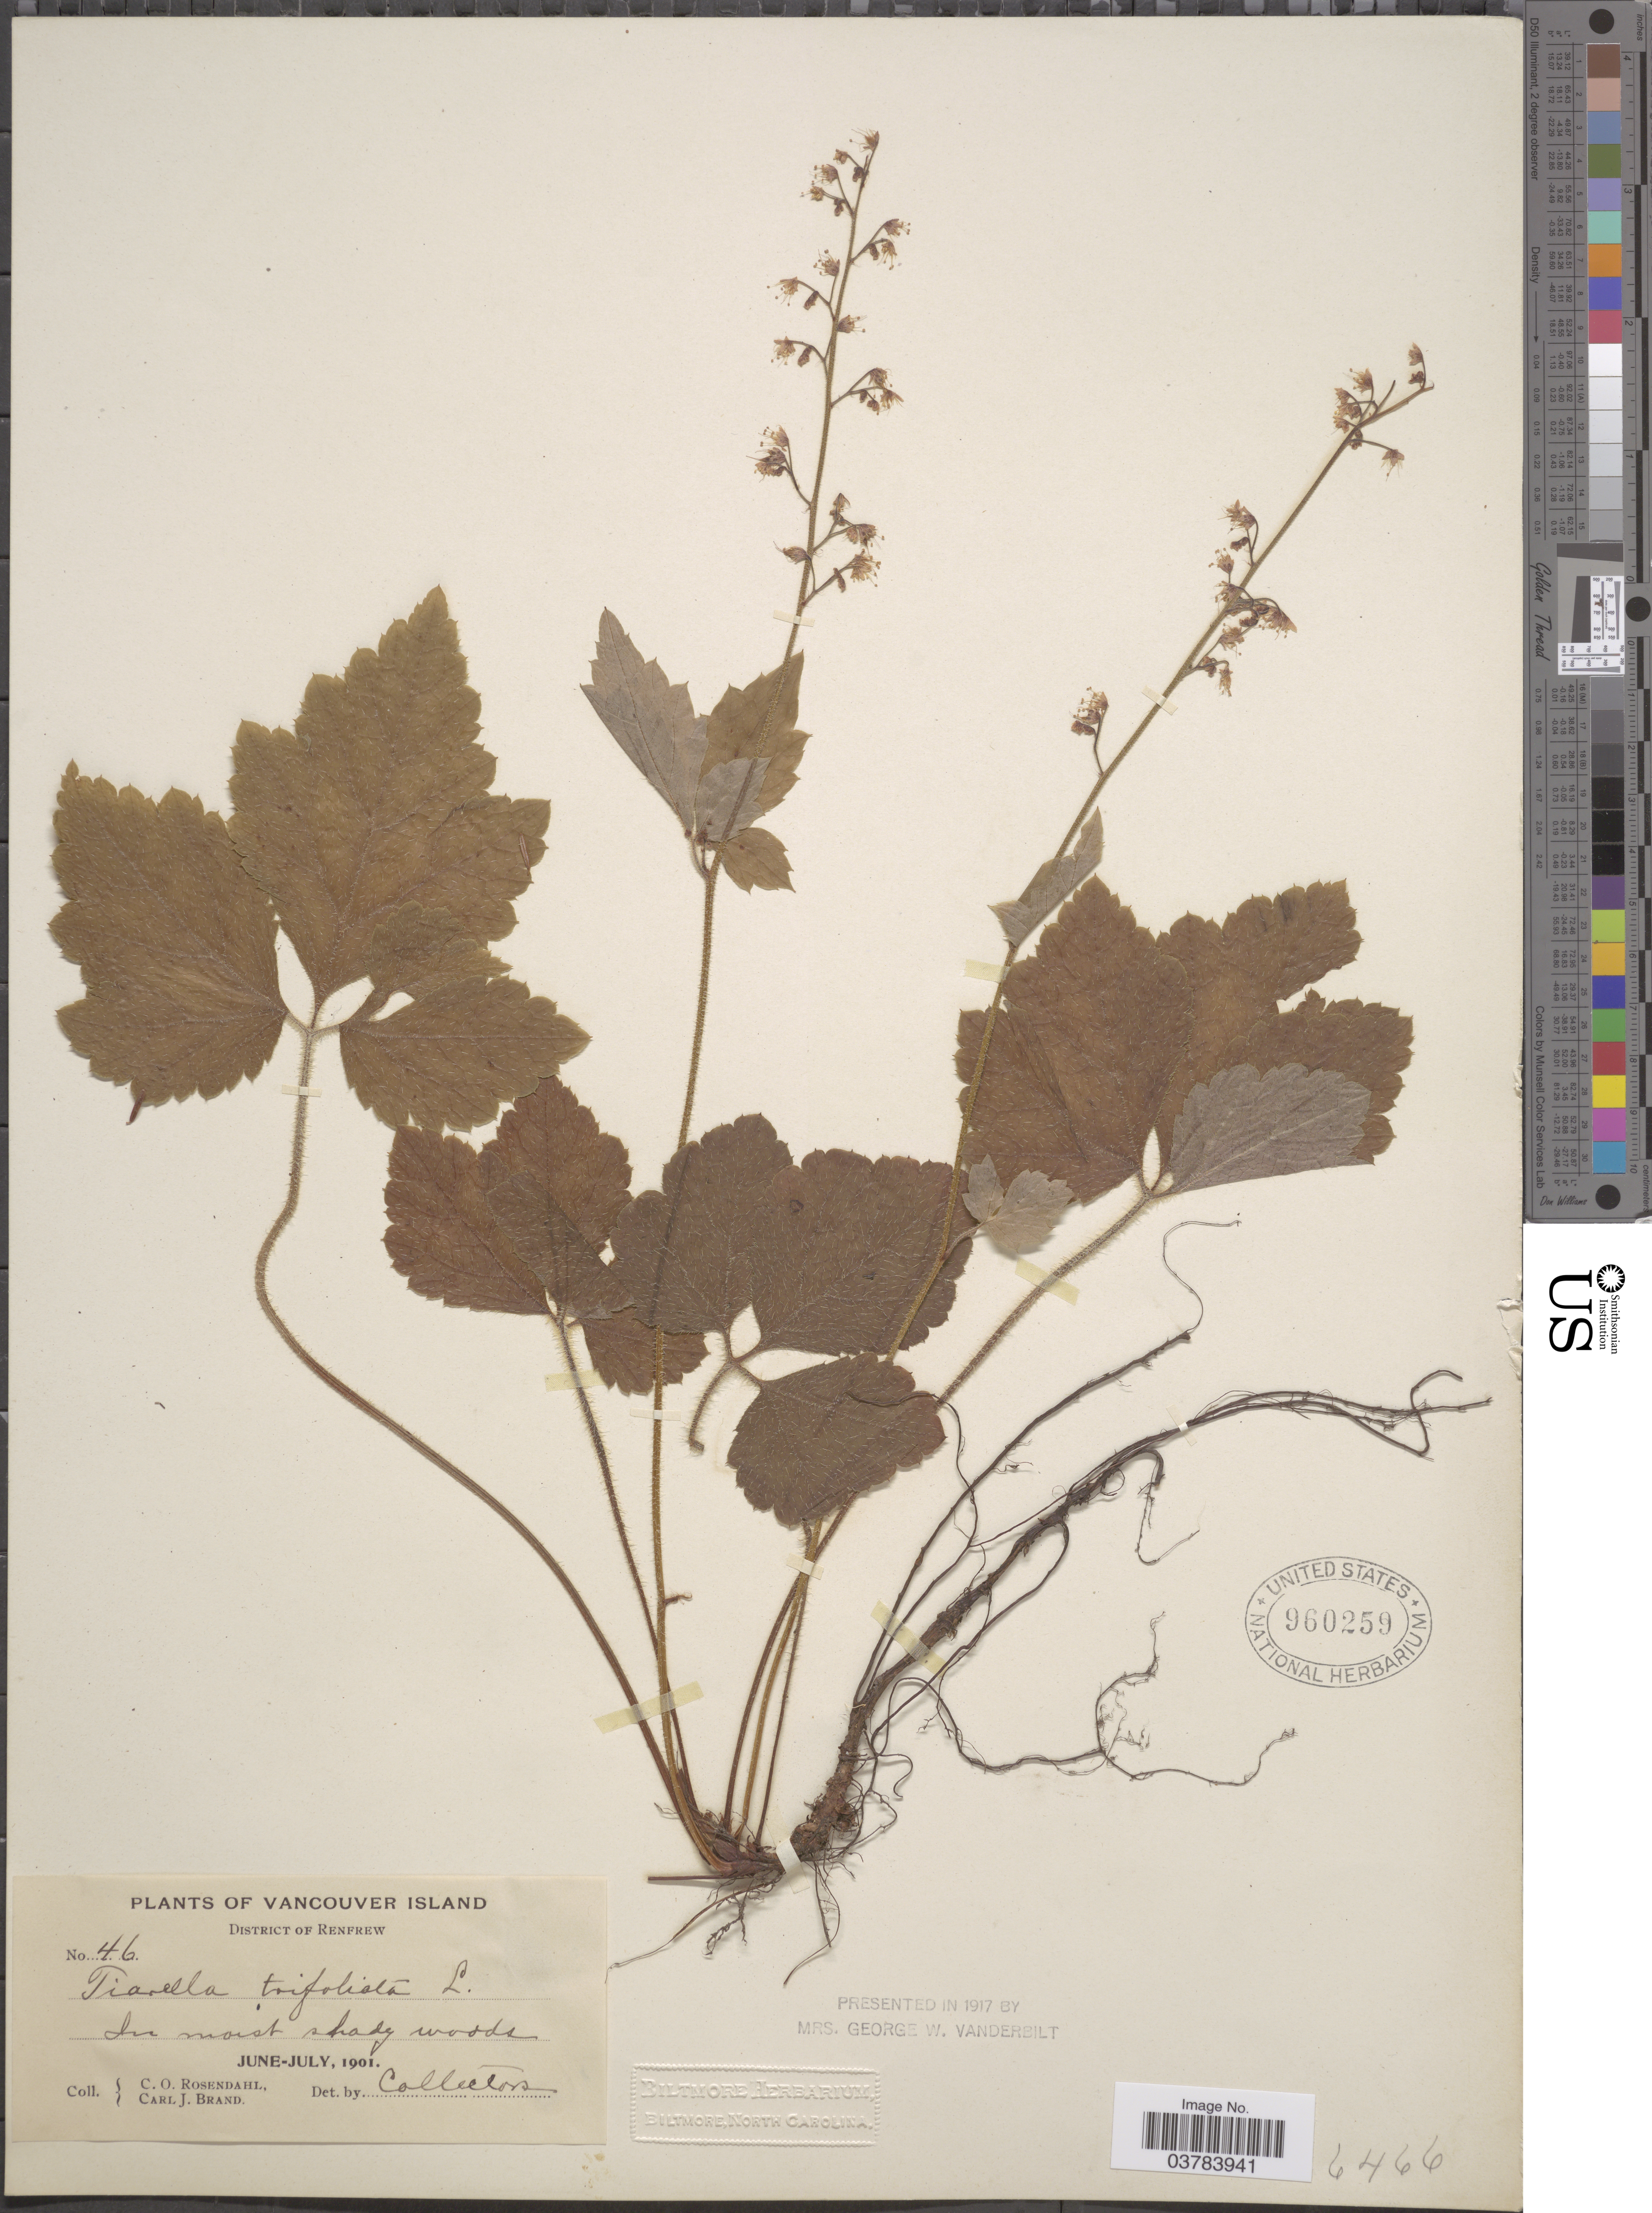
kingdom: Plantae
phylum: Tracheophyta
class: Magnoliopsida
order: Saxifragales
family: Saxifragaceae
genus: Tiarella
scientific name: Tiarella trifoliata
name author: L.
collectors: C. O. Rosendahl & C. J. Brand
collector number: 46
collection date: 1901-06/1901-07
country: Canada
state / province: British Columbia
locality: Vancouver Island. District of Renfrew.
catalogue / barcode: US 960259